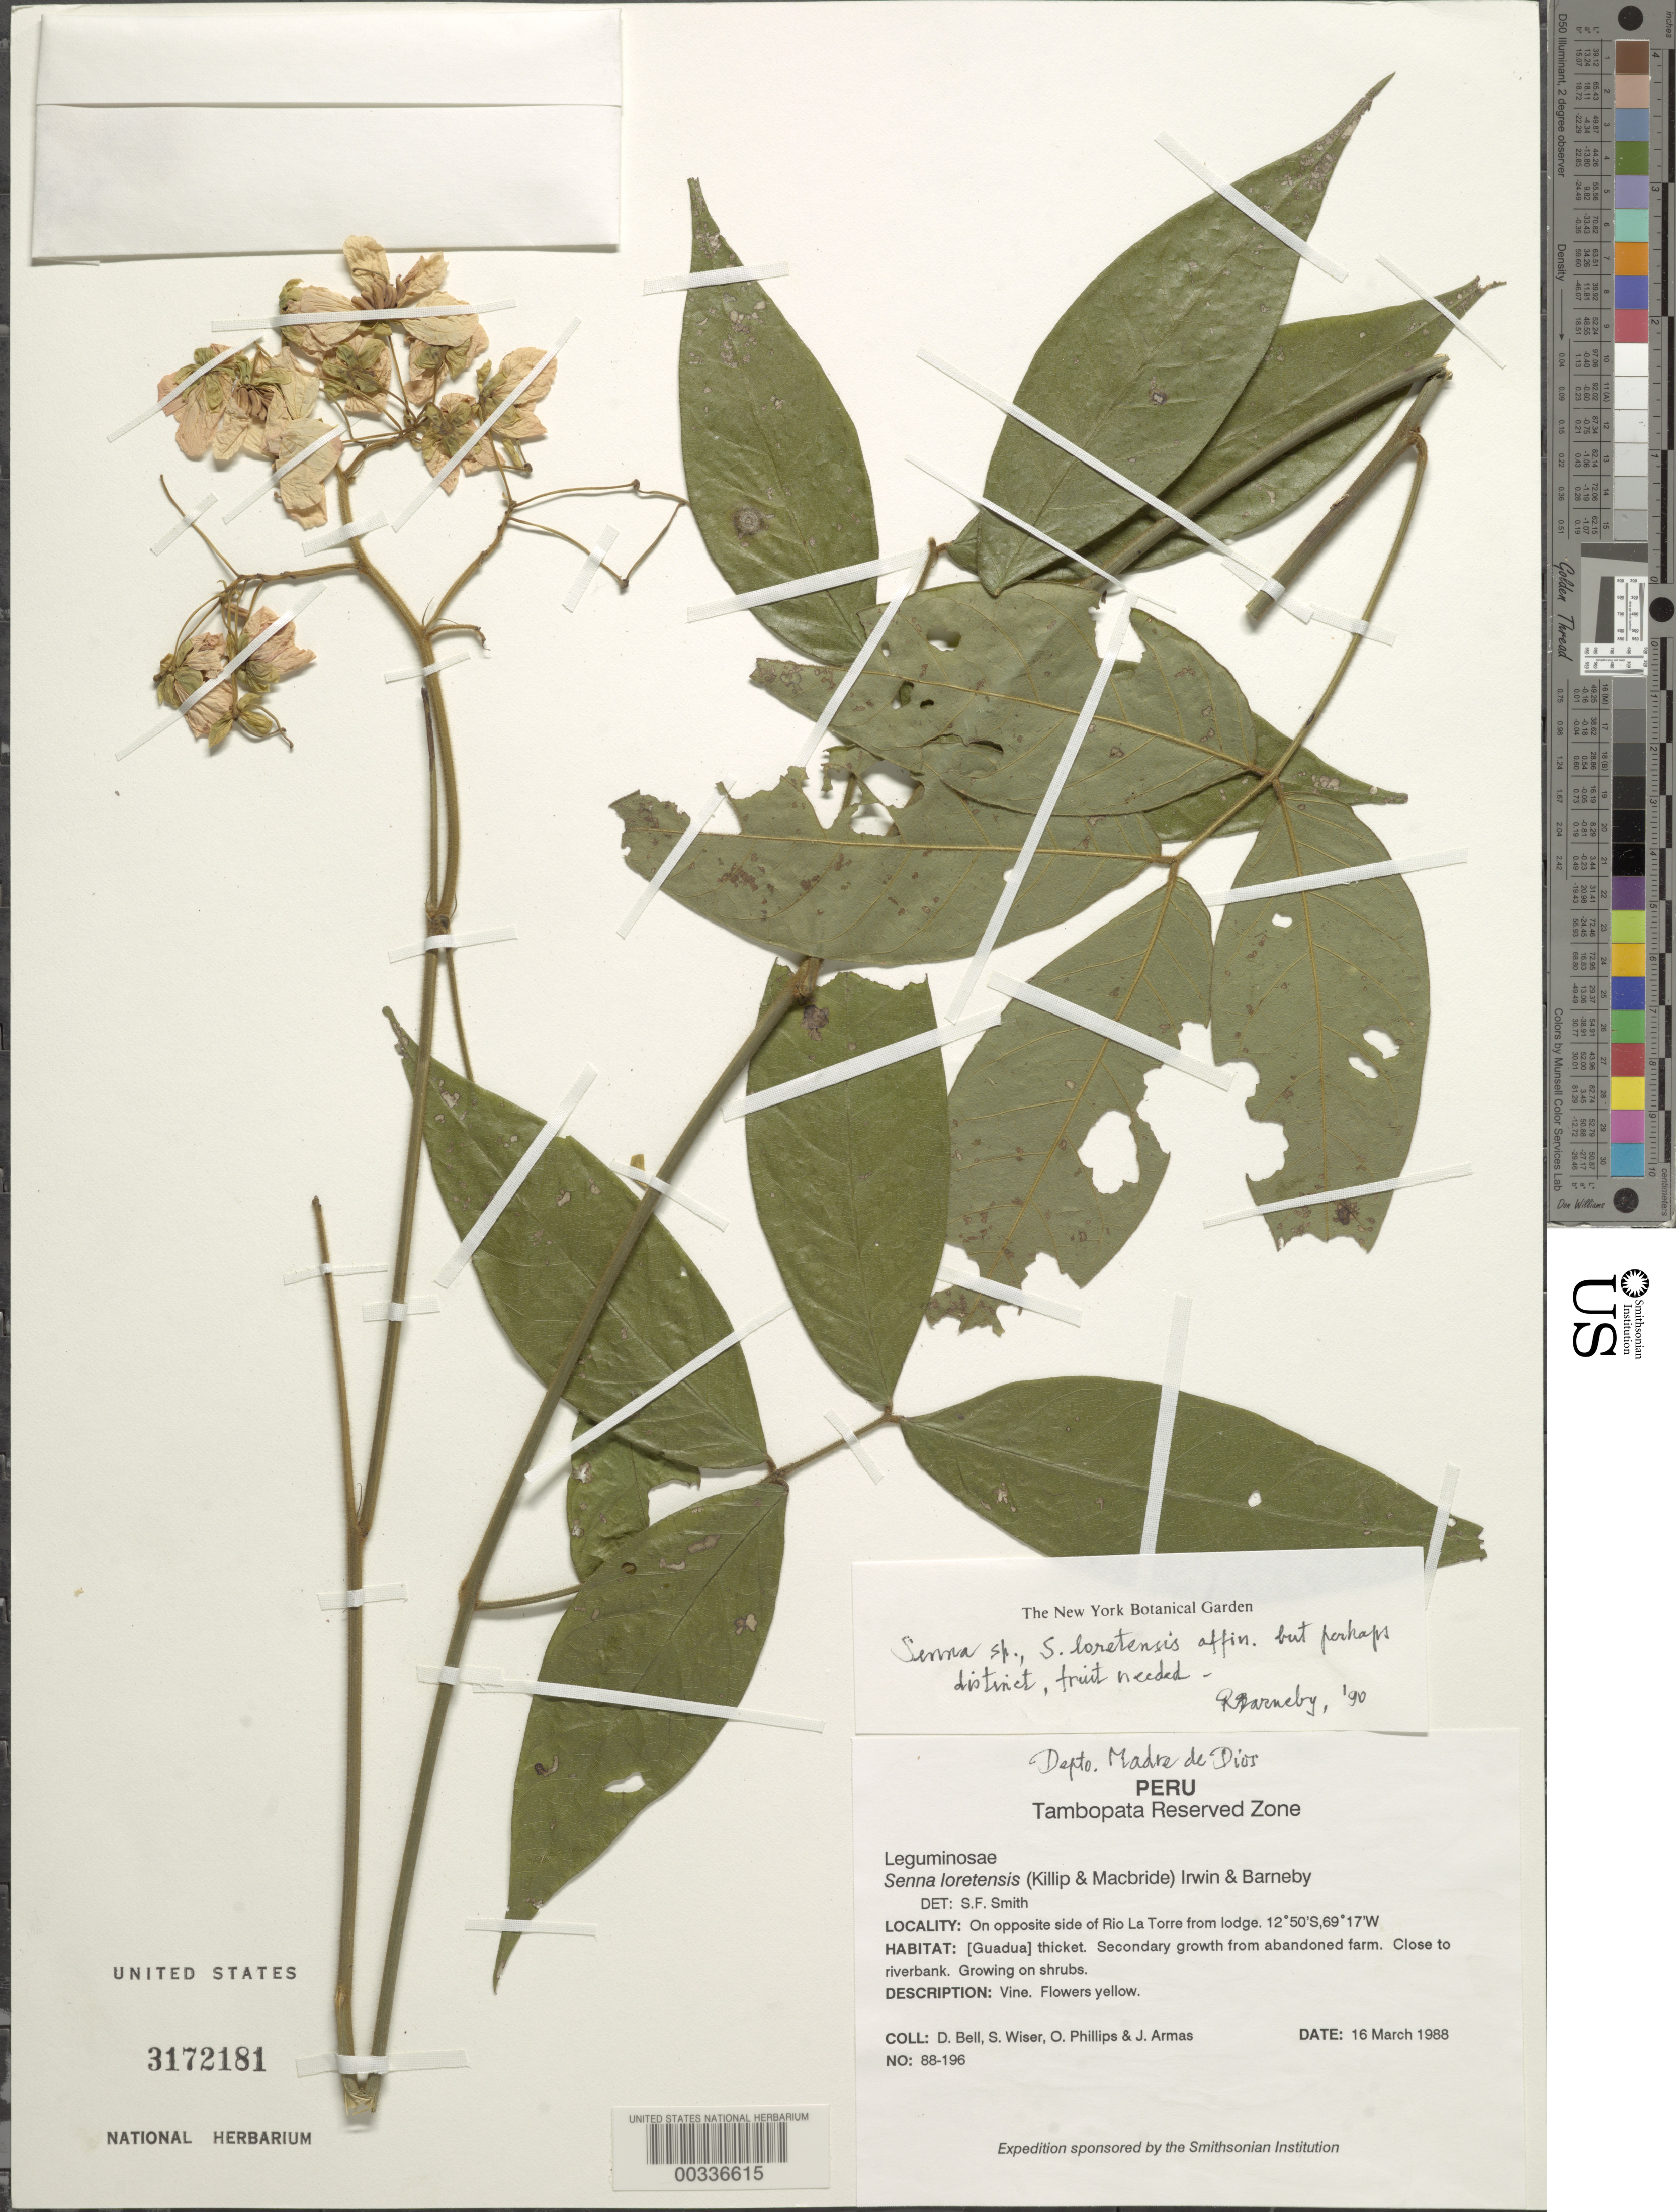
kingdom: Plantae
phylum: Tracheophyta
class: Magnoliopsida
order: Fabales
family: Fabaceae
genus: Senna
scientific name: Senna loretensis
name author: (Killip) H.S. Irwin & Barneby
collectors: D. A. Bell, S. Wiser, O. Phillips & J. Armas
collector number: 88-196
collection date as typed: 16 Mar 1988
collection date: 1988-03-16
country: Peru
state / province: Madre de Dios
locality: Opposite side of rio la torre from lodge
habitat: Thicket; secondary growth from abandoned farm; close to riverbank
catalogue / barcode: US 3172181